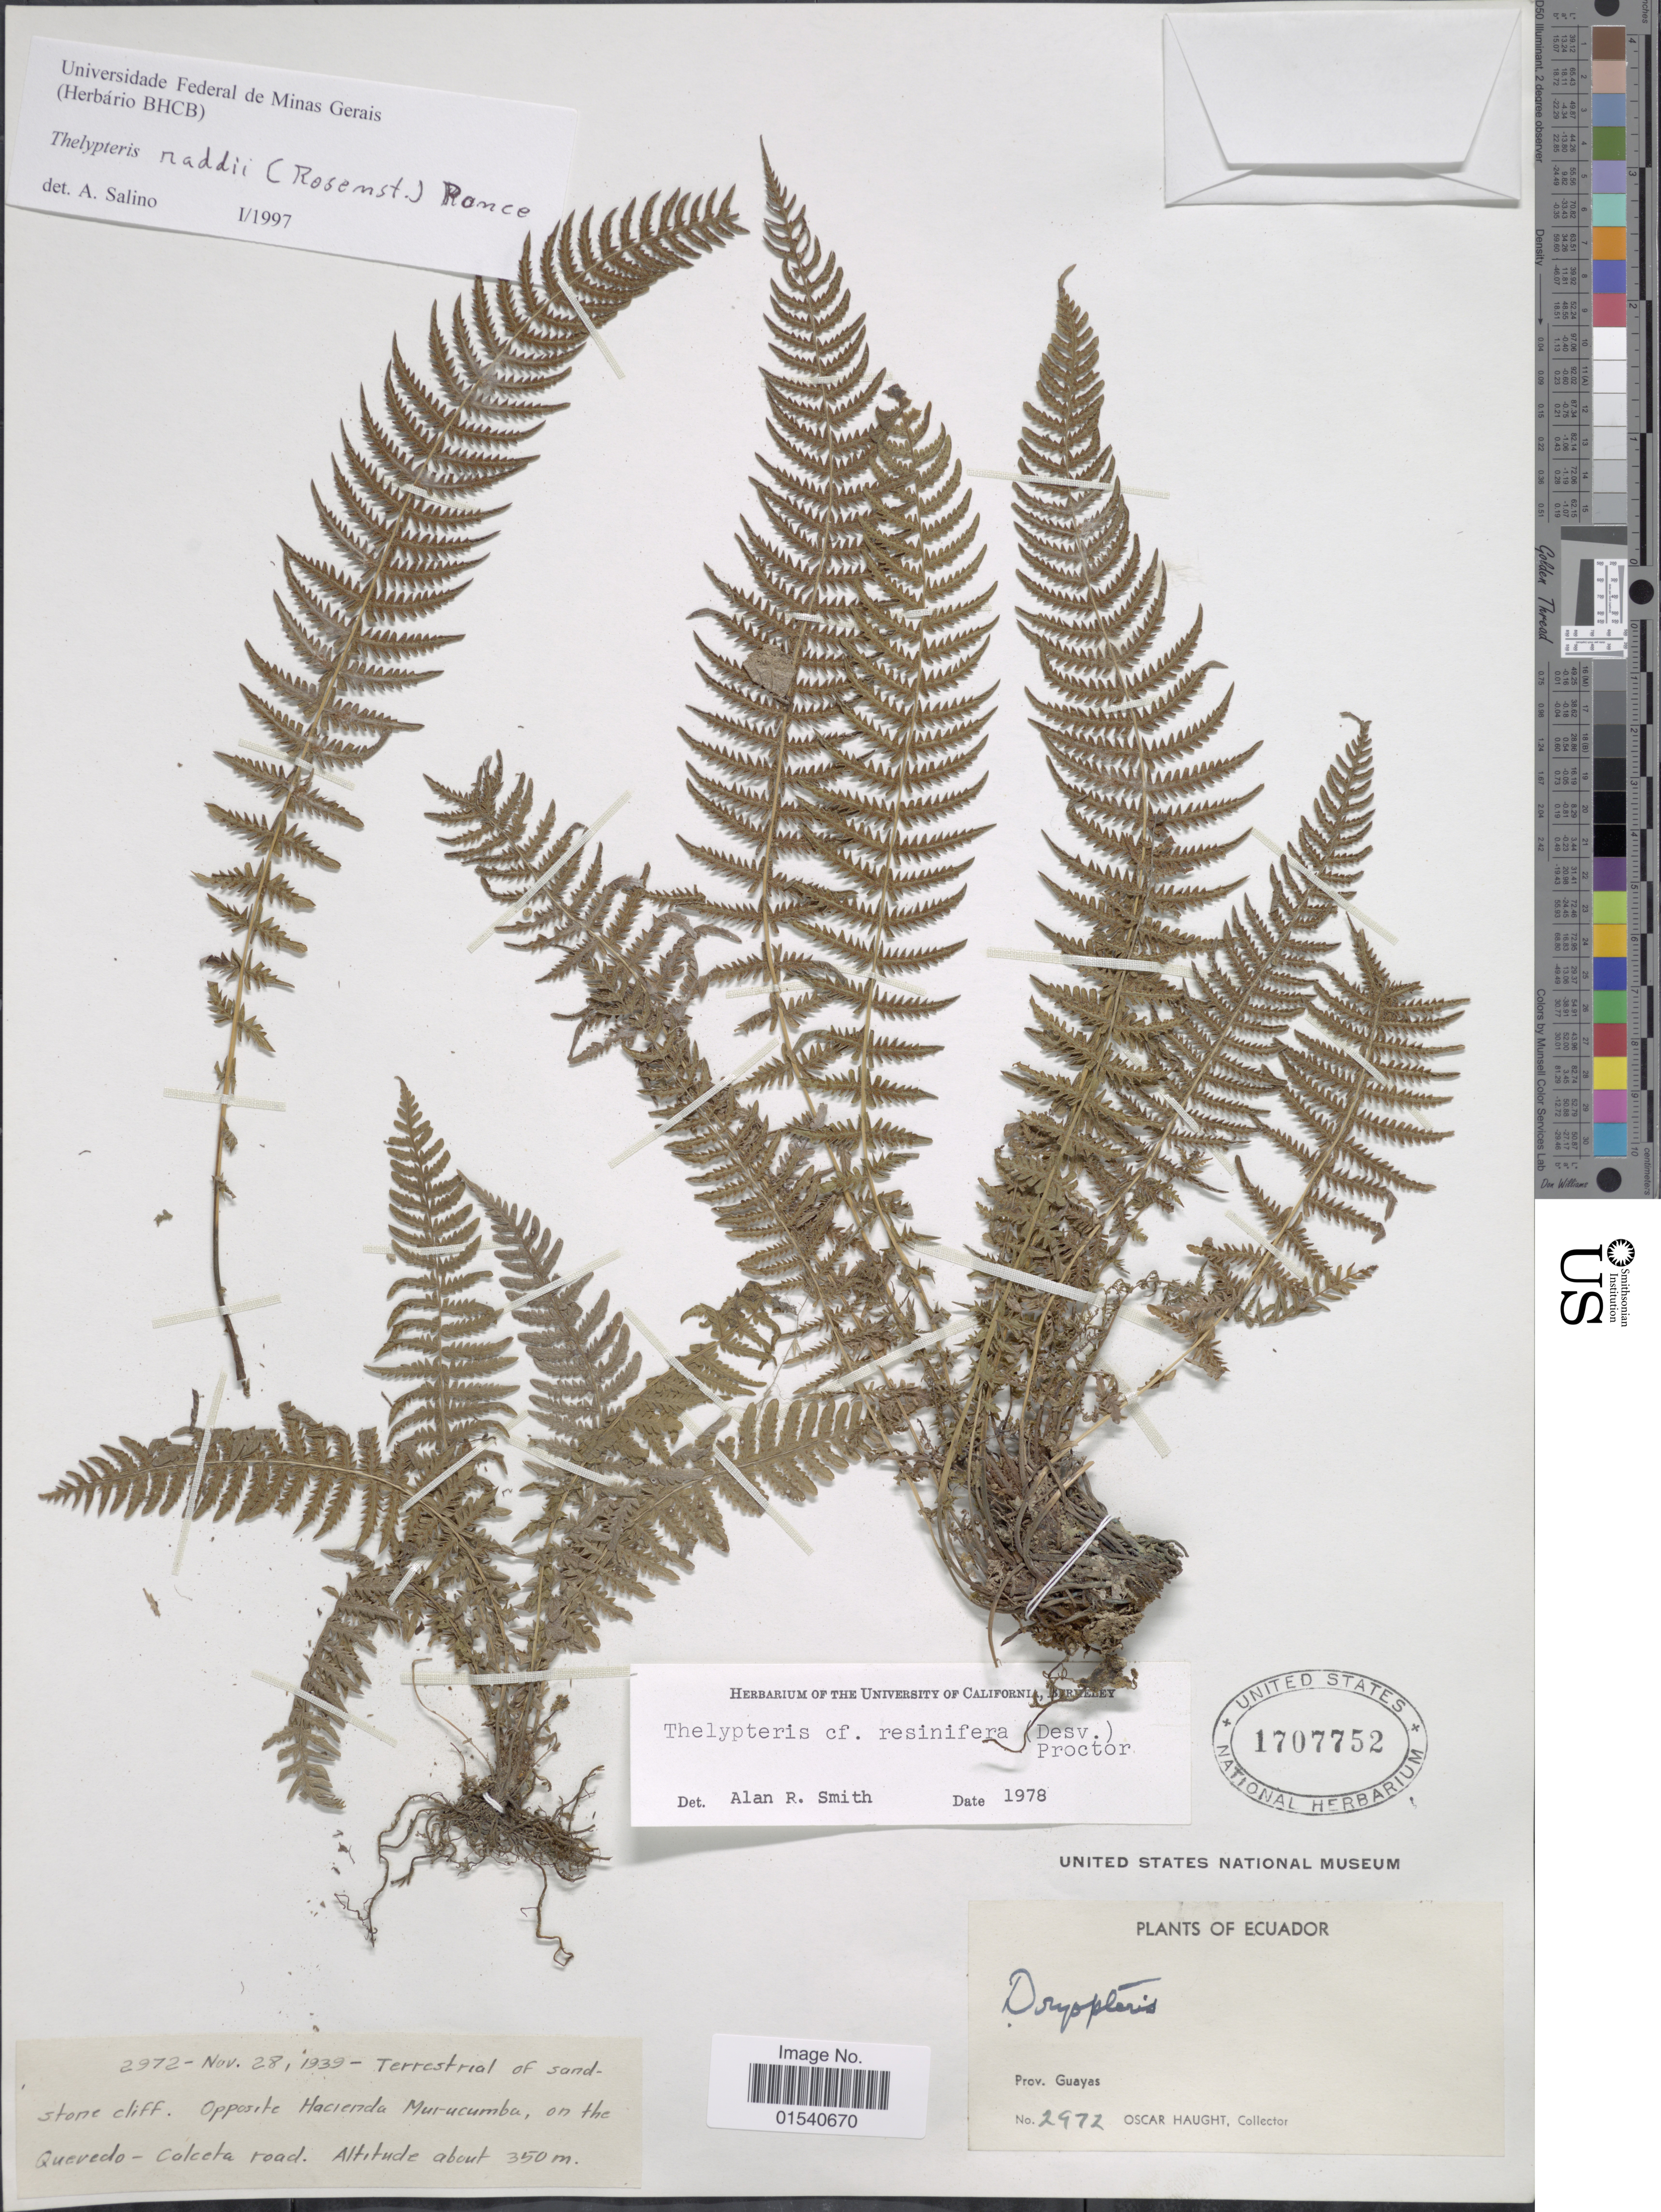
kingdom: Plantae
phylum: Tracheophyta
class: Polypodiopsida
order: Polypodiales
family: Thelypteridaceae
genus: Amauropelta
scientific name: Amauropelta resinifera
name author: (Desv.) Pic. Serm.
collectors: O. L. Haught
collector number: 2972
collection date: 1939-11-28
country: Ecuador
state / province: Guayas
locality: Opposite Hacienda Murucumba, on the Quevedo - Colecta road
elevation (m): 350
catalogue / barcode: US 1707752